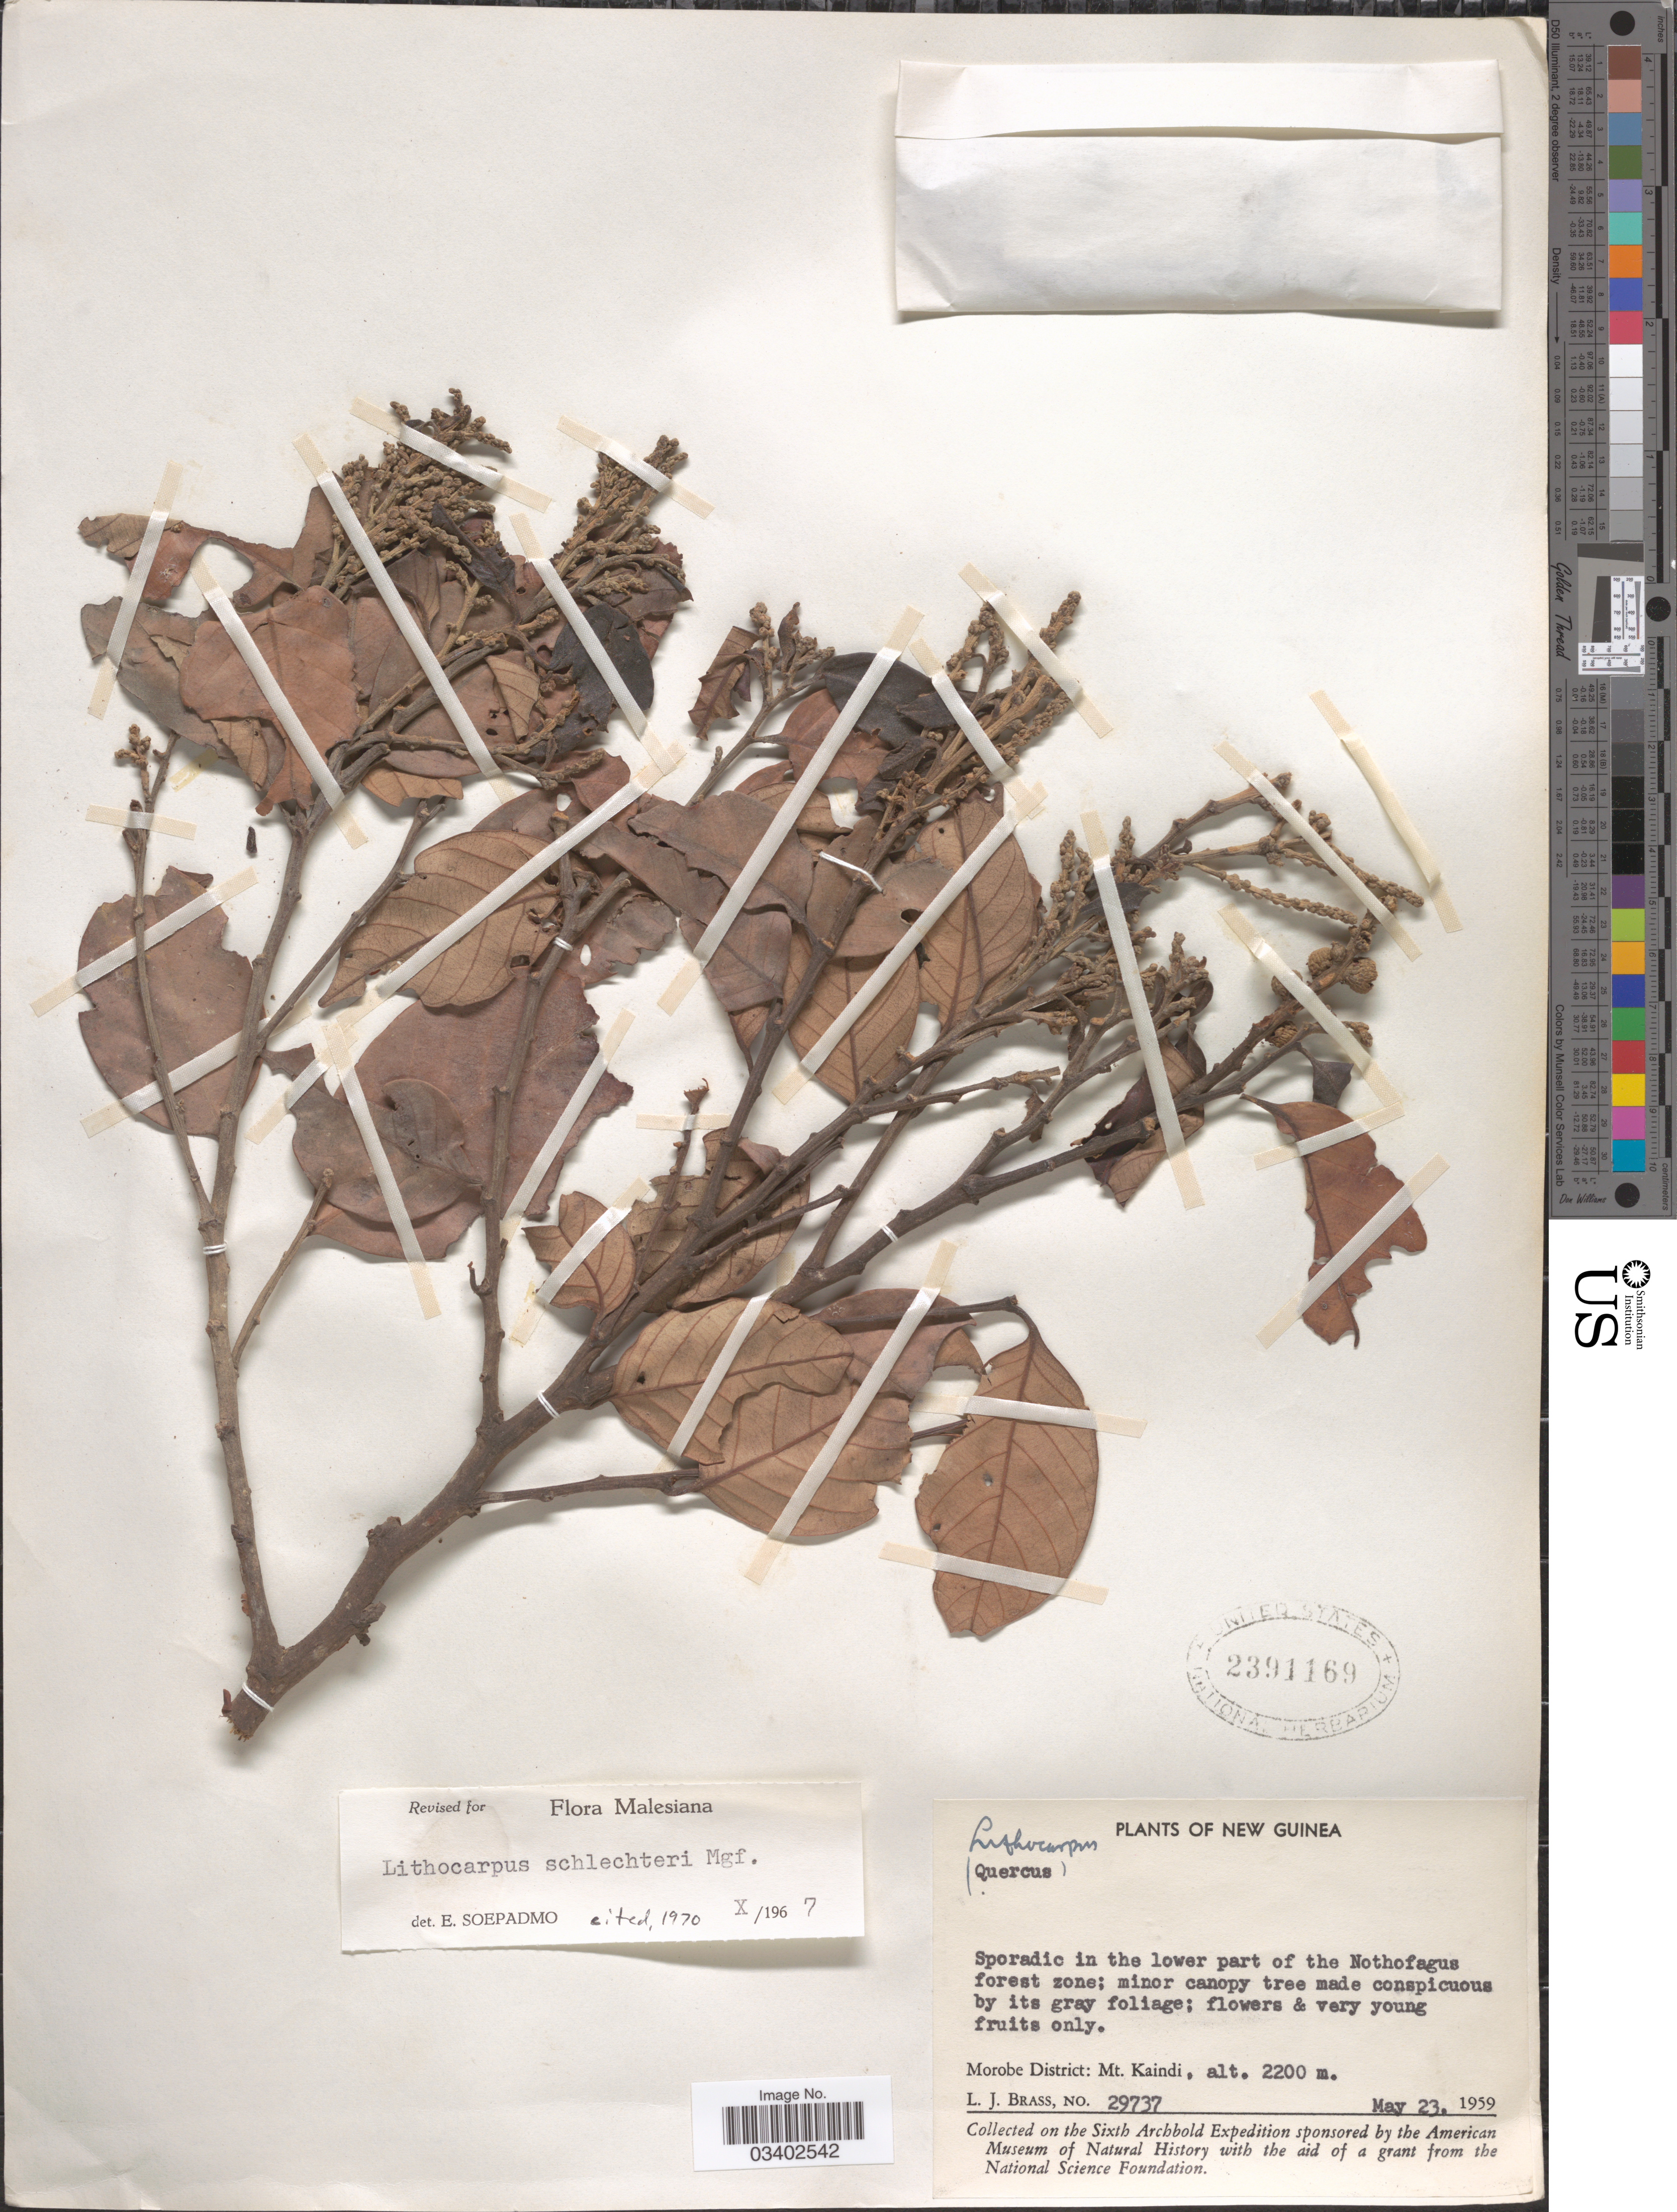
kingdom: Plantae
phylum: Tracheophyta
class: Magnoliopsida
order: Fagales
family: Fagaceae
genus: Lithocarpus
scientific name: Lithocarpus schlechteri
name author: Markgr.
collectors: L. J. Brass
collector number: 29737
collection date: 1959-05-23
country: Papua New Guinea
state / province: Morobe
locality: New Guinea. Morobe District: Mt. Kaindi.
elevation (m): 2200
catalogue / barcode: US 2391169